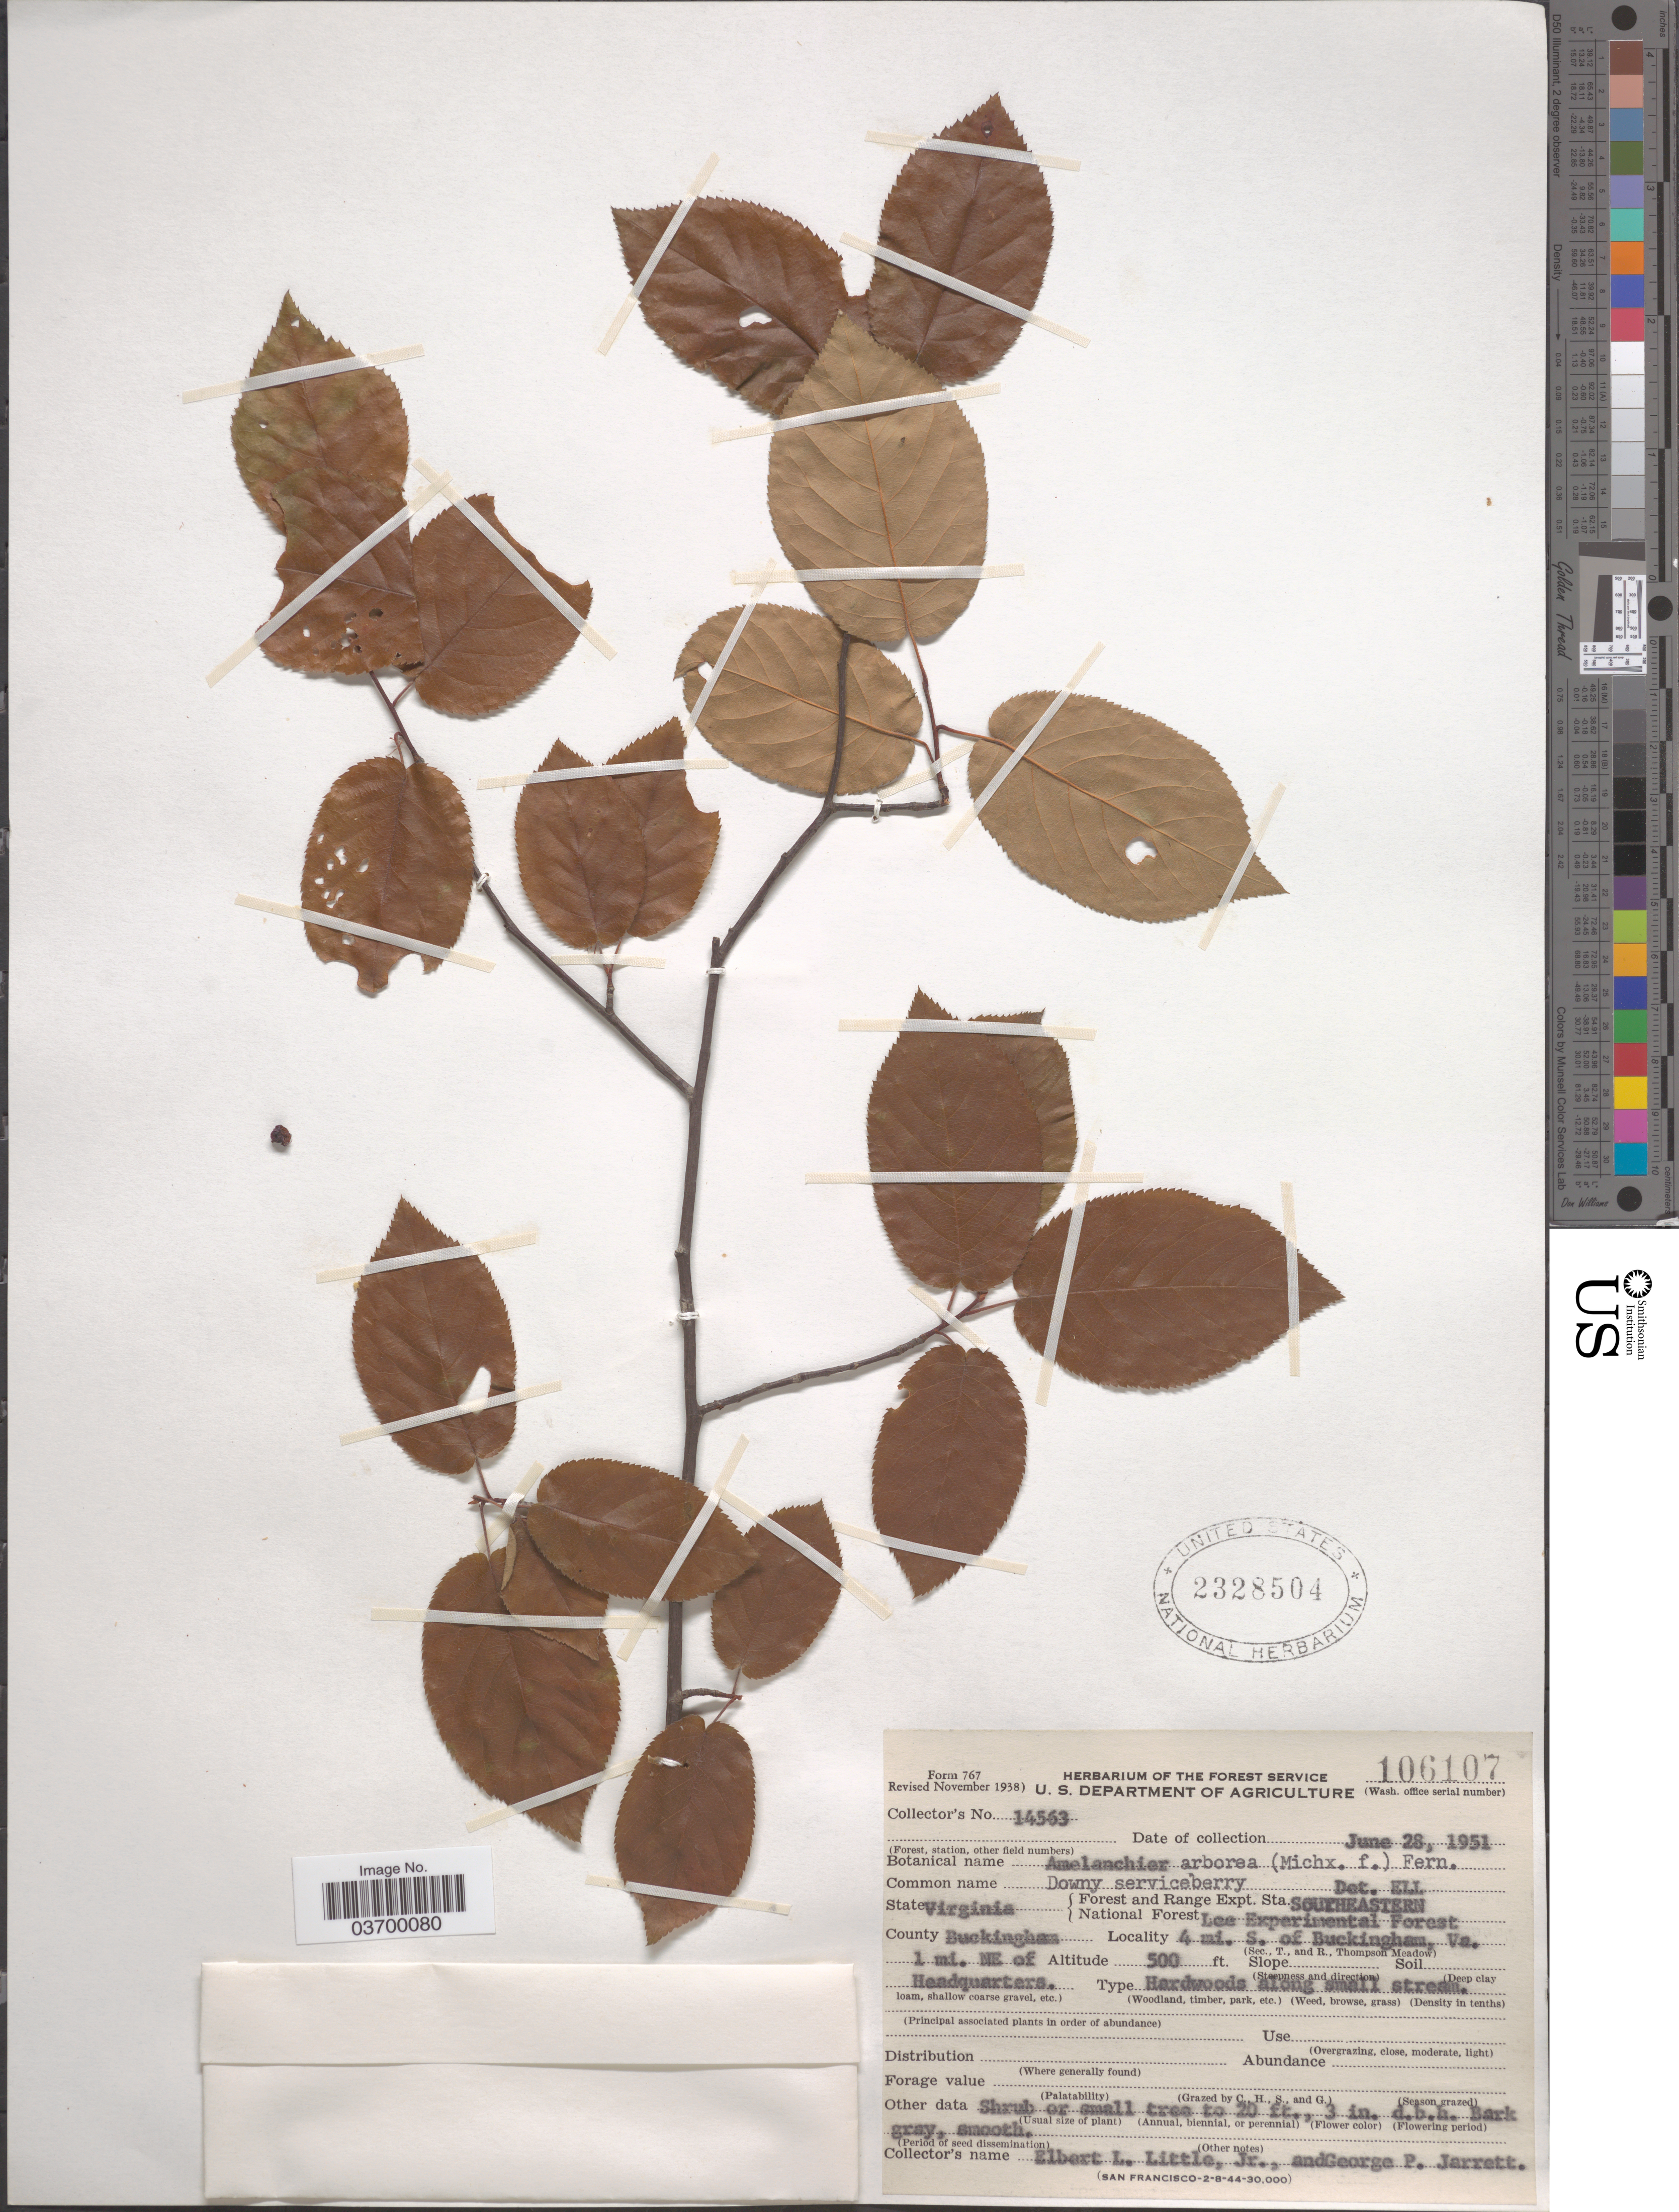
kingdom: Plantae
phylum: Tracheophyta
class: Magnoliopsida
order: Rosales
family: Rosaceae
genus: Amelanchier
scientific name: Amelanchier arborea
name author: (F. Michx.) Fernald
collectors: E. L. Little & G. Jarrett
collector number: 14563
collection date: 1951-06-28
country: United States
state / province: Virginia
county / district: Buckingham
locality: Forest and Range Expt. Sta. Southeastern. National Forest Lee Experimental Forest. County Buckingham. 4 mi. S. of Buckingham. 1 mi. NE of Headquarters.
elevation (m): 152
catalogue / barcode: US 2328504